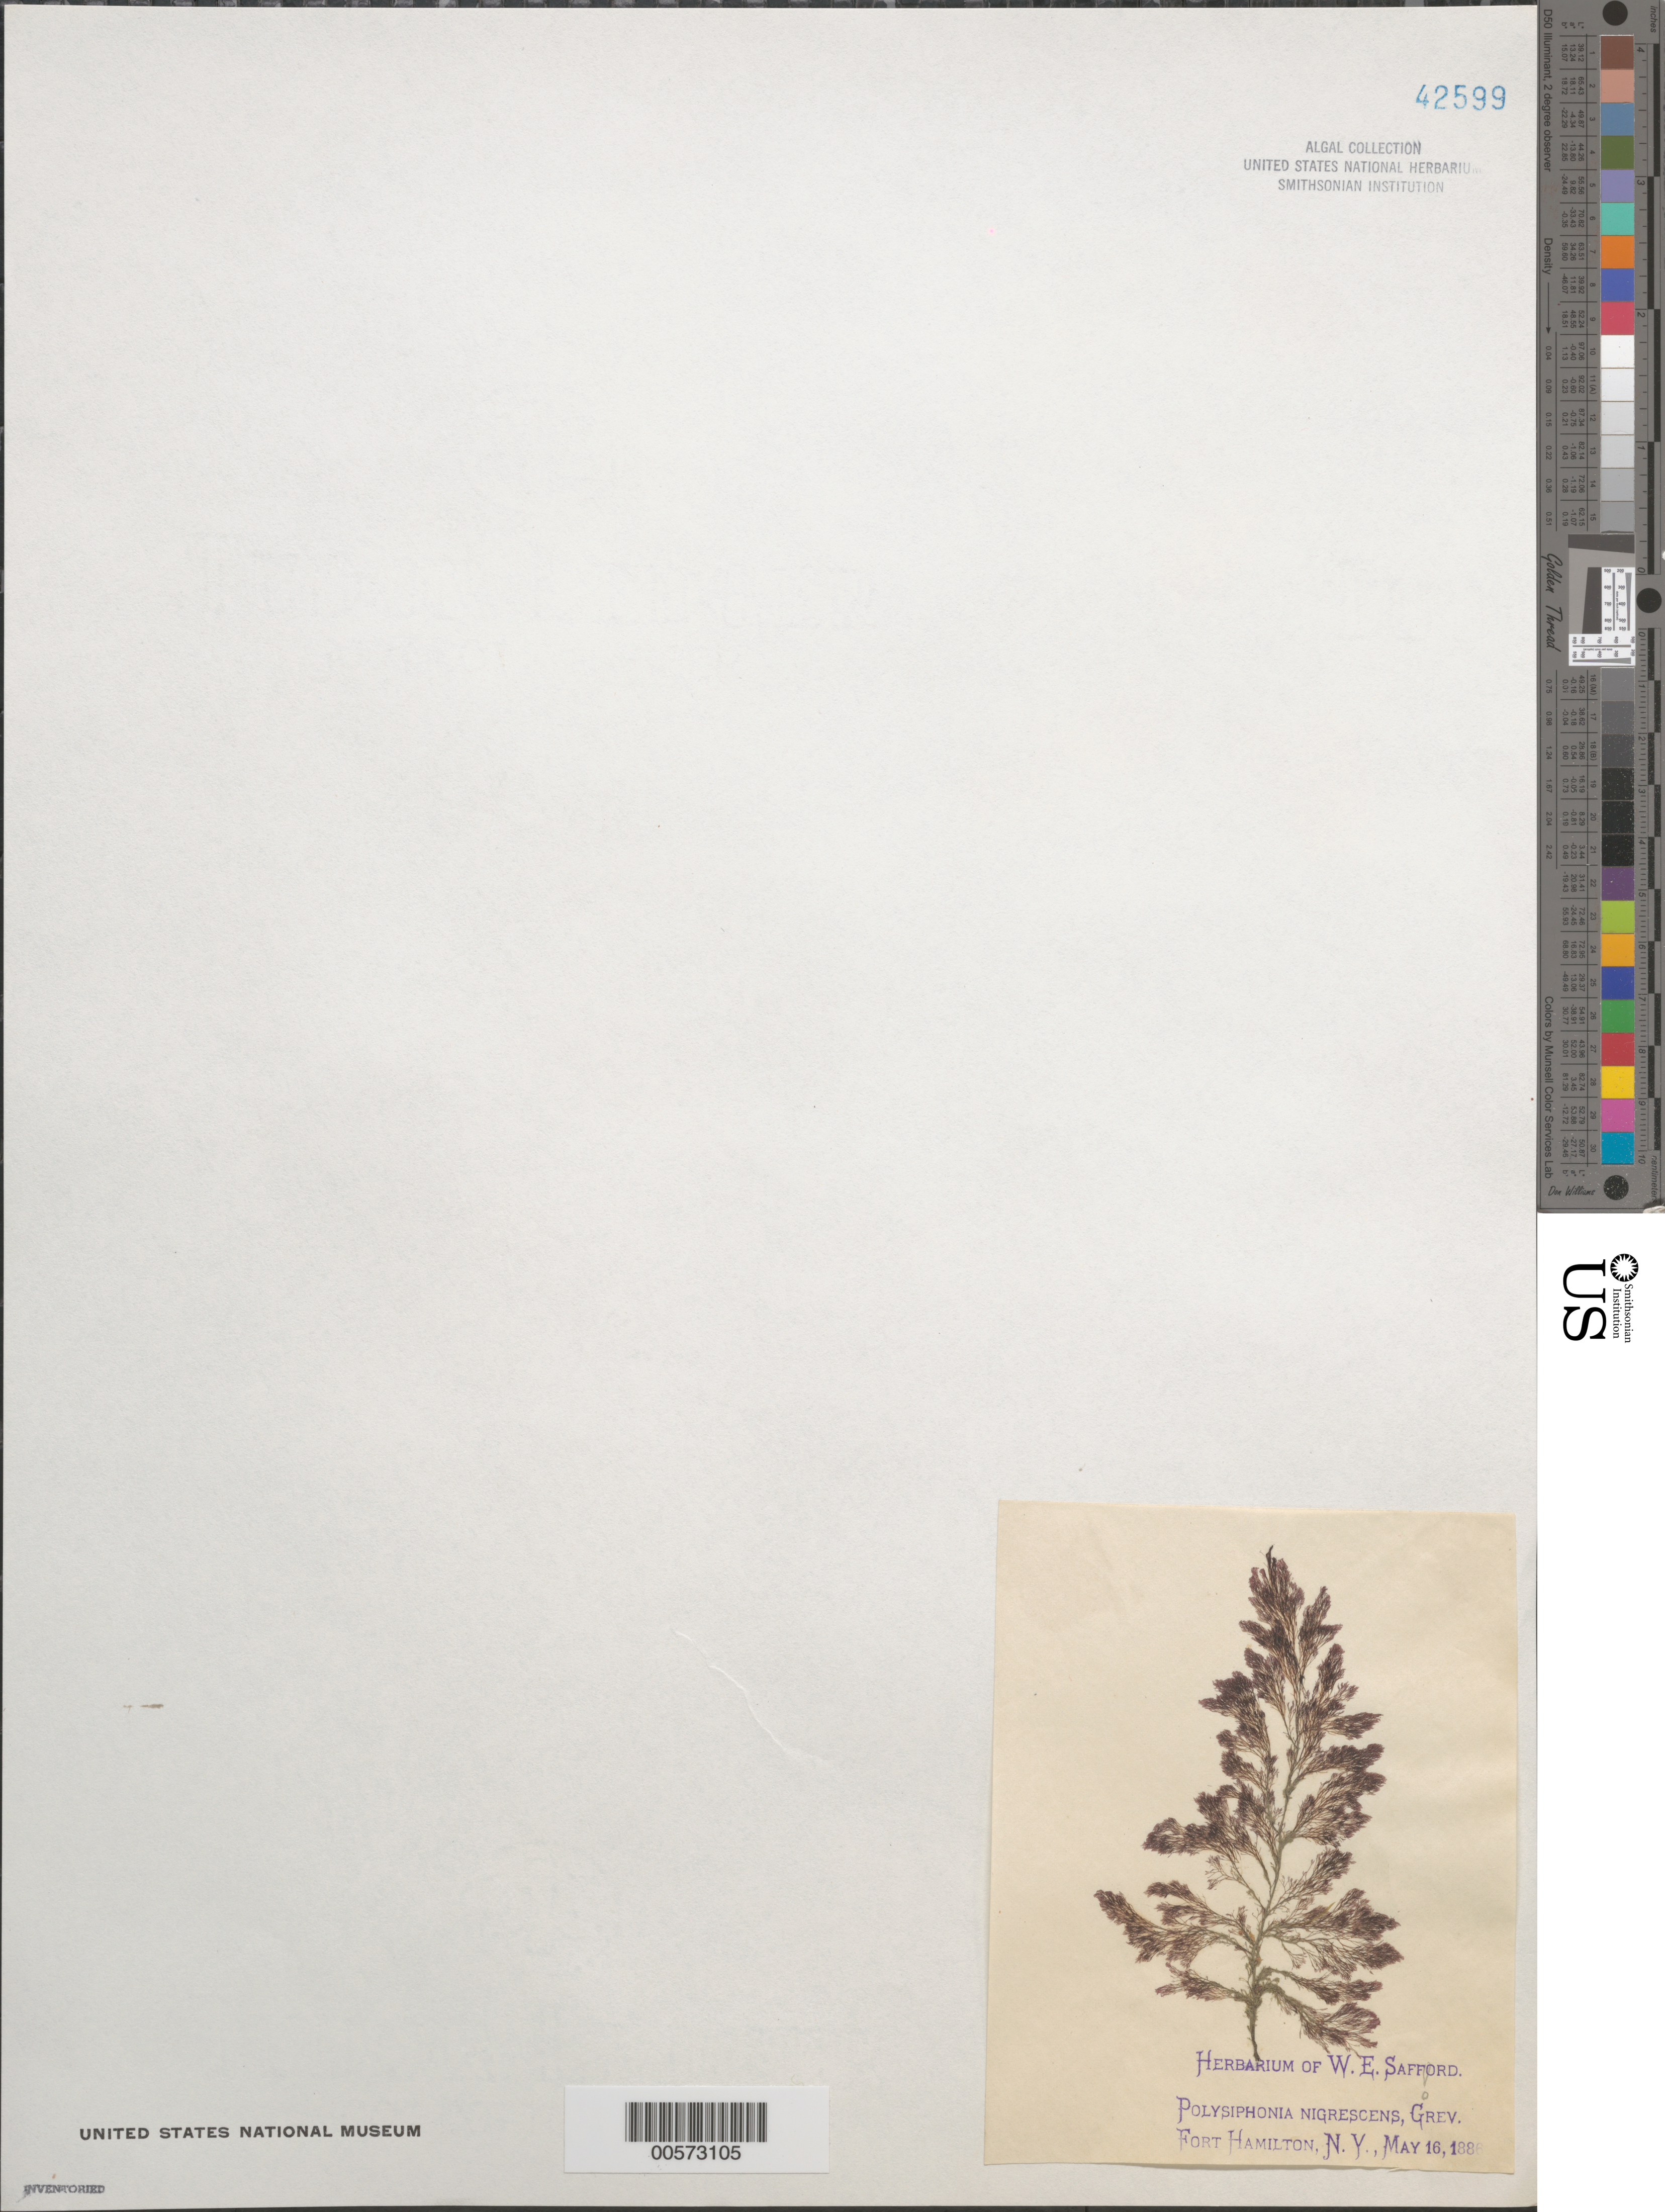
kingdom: Plantae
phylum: Rhodophyta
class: Florideophyceae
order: Ceramiales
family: Rhodomelaceae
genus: Vertebrata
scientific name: Vertebrata fucoides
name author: (Hudson) Kuntze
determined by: Algae name updating Project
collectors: W. E. Safford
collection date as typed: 16 May 1886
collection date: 1886-05-16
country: United States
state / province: New York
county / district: Kings County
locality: Fort Hamilton, Brooklyn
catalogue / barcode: US 42599